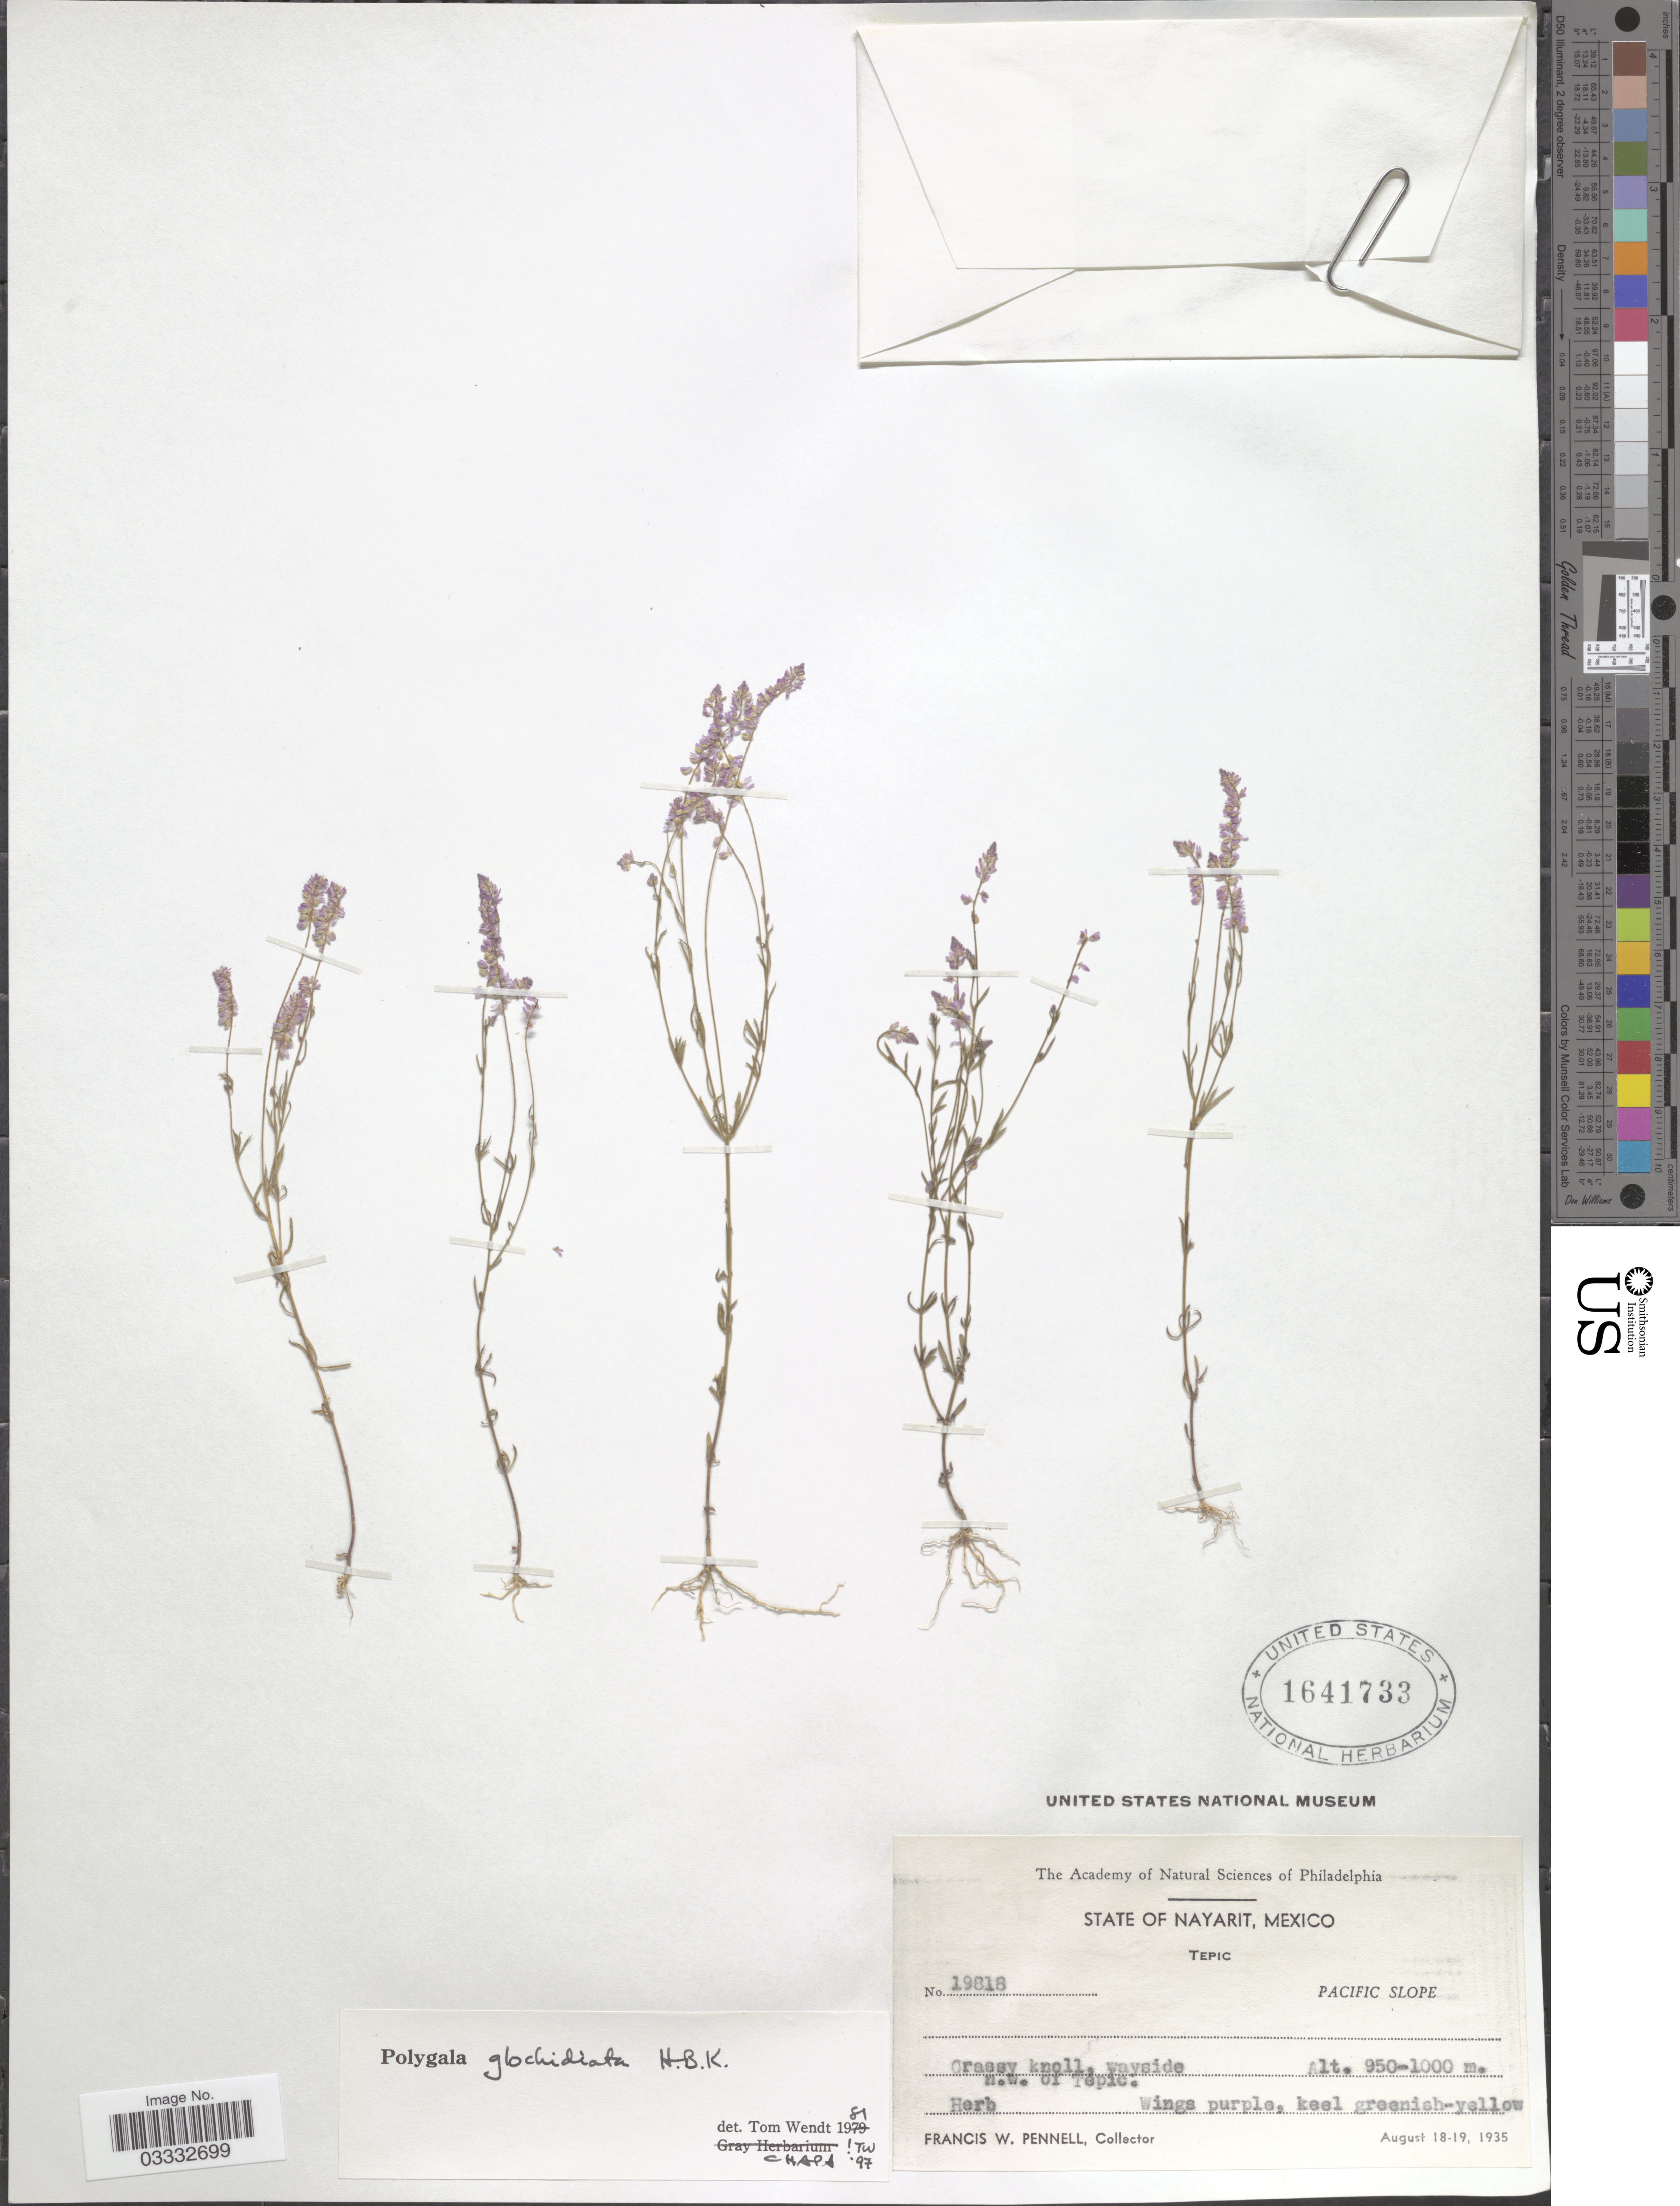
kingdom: Plantae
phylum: Tracheophyta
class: Magnoliopsida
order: Fabales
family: Polygalaceae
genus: Polygala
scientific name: Polygala glochidiata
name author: Kunth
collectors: F. W. Pennell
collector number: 19818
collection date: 1935-08-18/1935-08-19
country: Mexico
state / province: Nayarit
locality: Tepic. Pacific Slope. N.w. of Tepic.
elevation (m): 950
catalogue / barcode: US 1641733